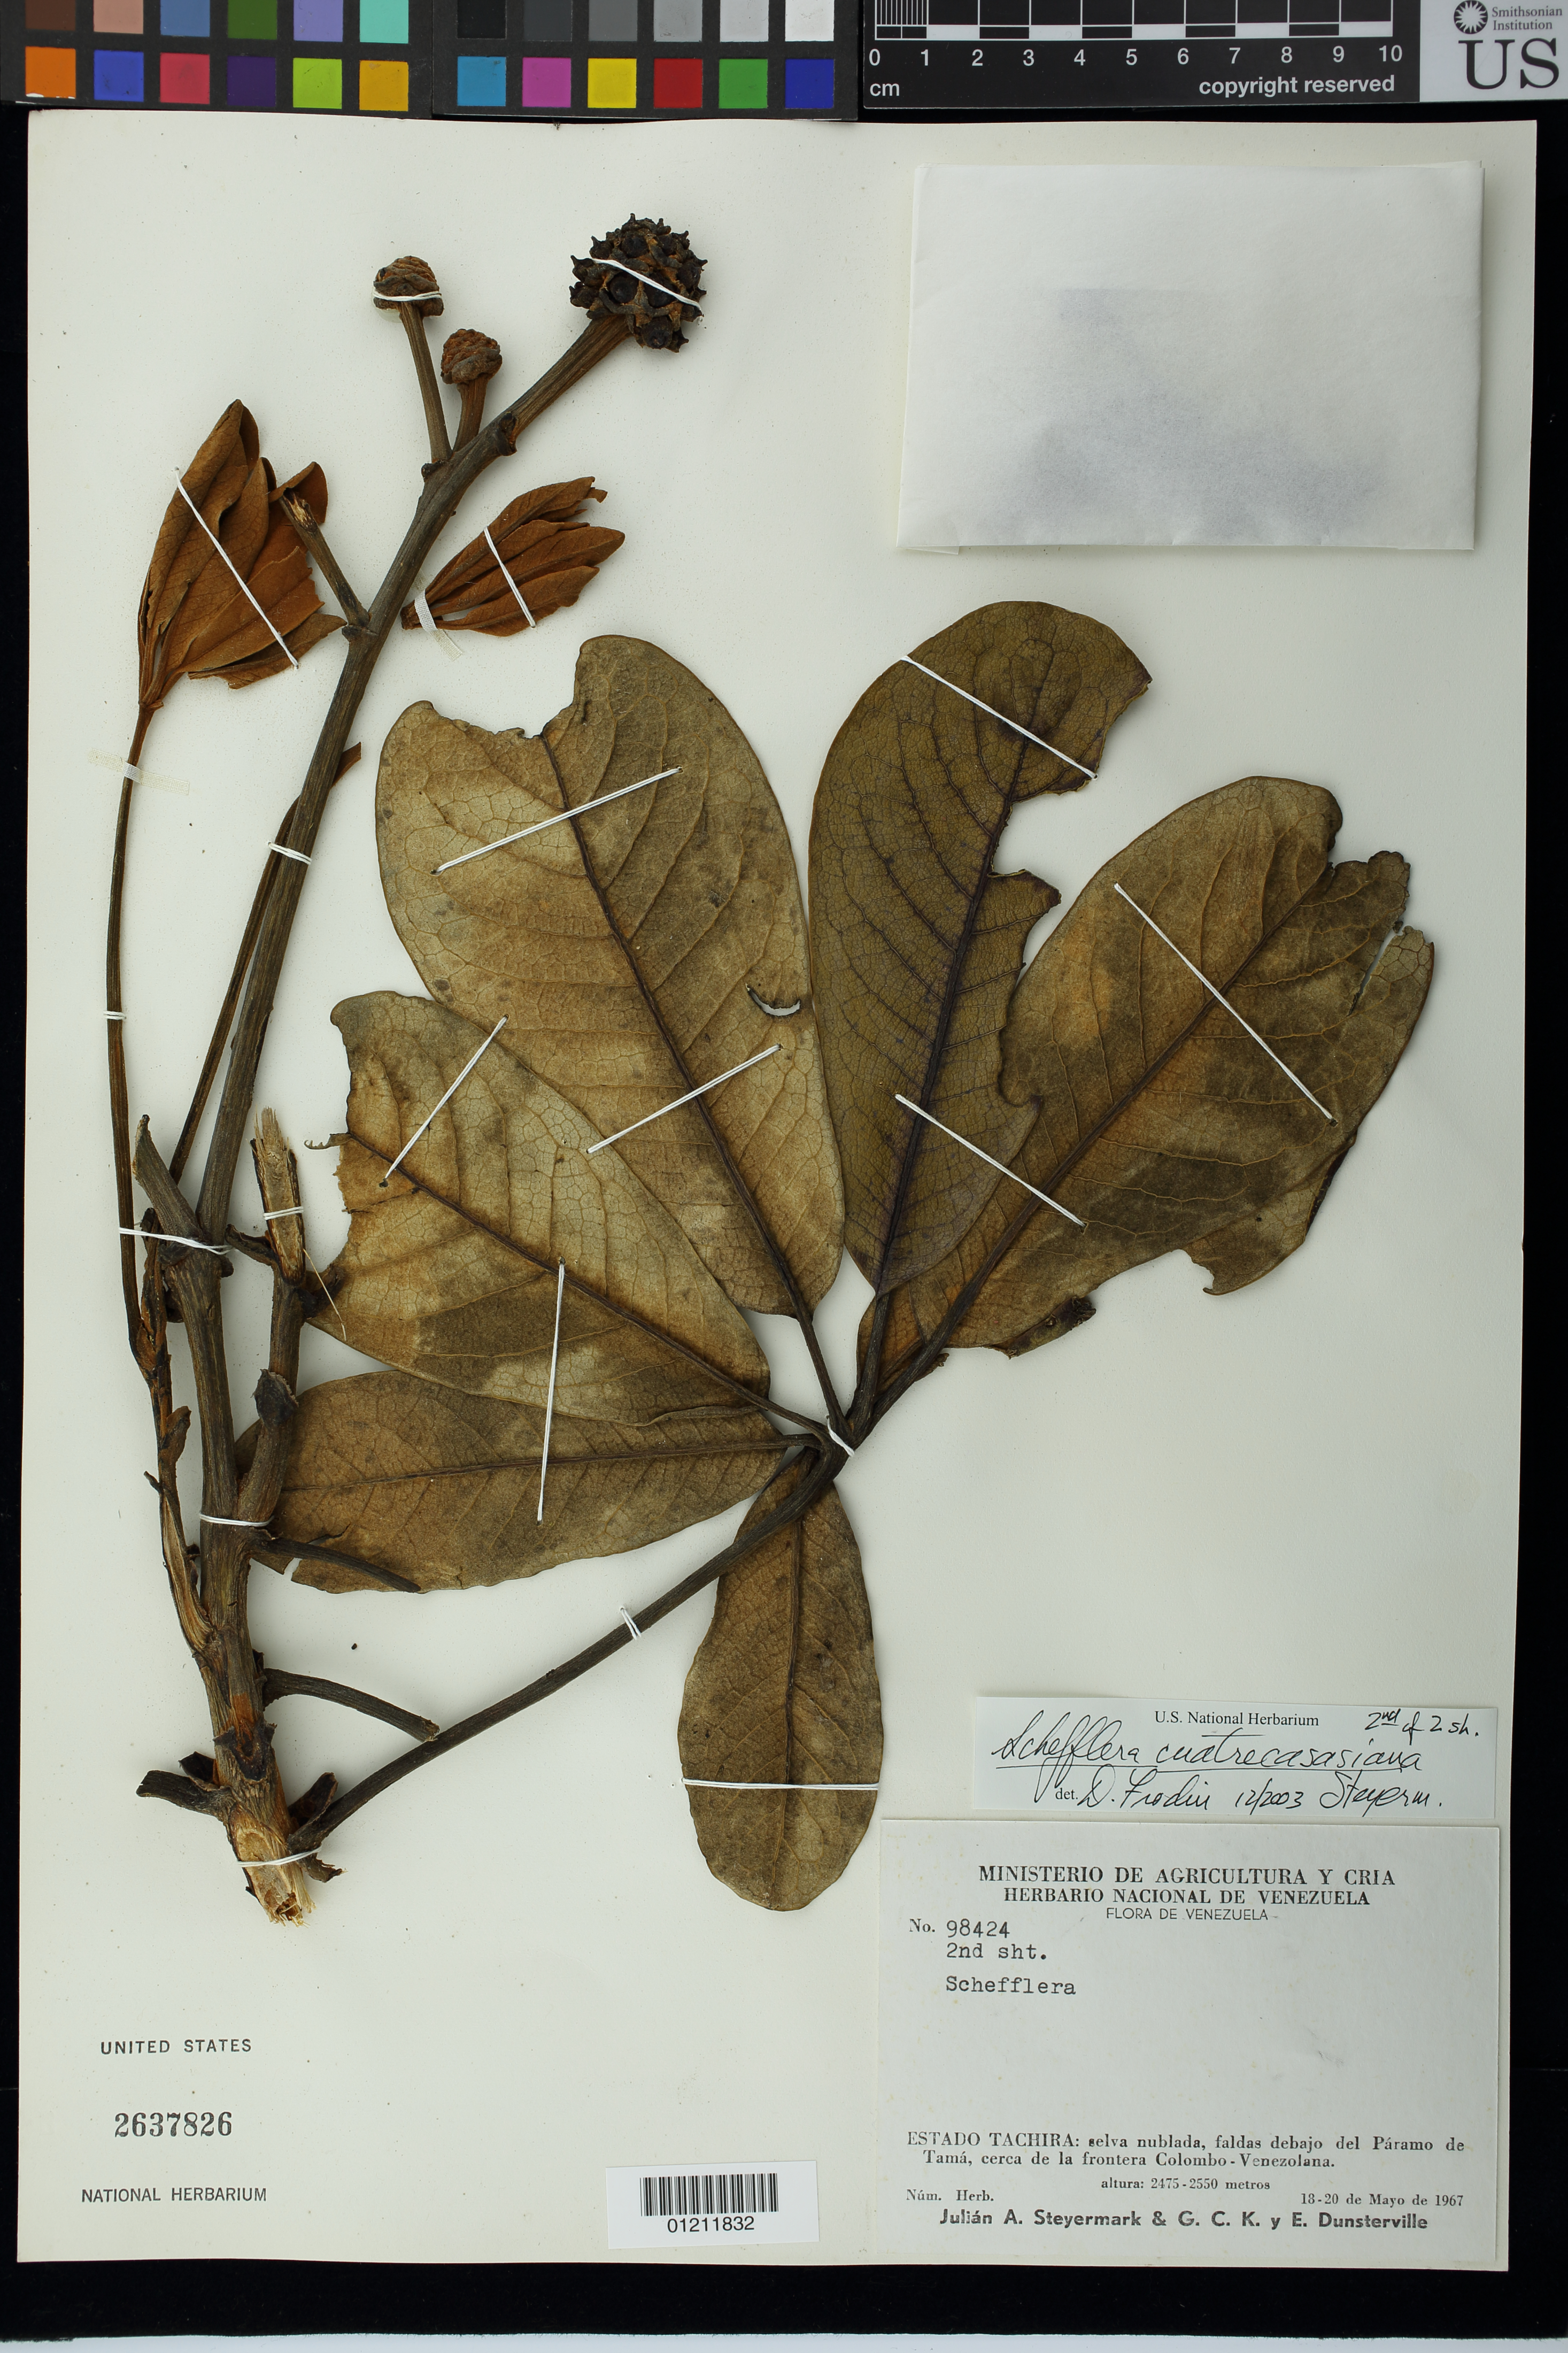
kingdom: Plantae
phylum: Tracheophyta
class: Magnoliopsida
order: Apiales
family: Araliaceae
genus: Schefflera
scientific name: Schefflera cuatrecasasiana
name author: Steyerm.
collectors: J. Steyermark, G. C. K. Dunsterville & E. Dunsterville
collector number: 98424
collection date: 1967-05-18/1967-05-20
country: Venezuela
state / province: Táchira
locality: selva nublada, faldas debajo del Páramo de Tamá, cerca de la frontera Colombo-Venezolana.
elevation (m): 2475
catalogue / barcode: US 2637826